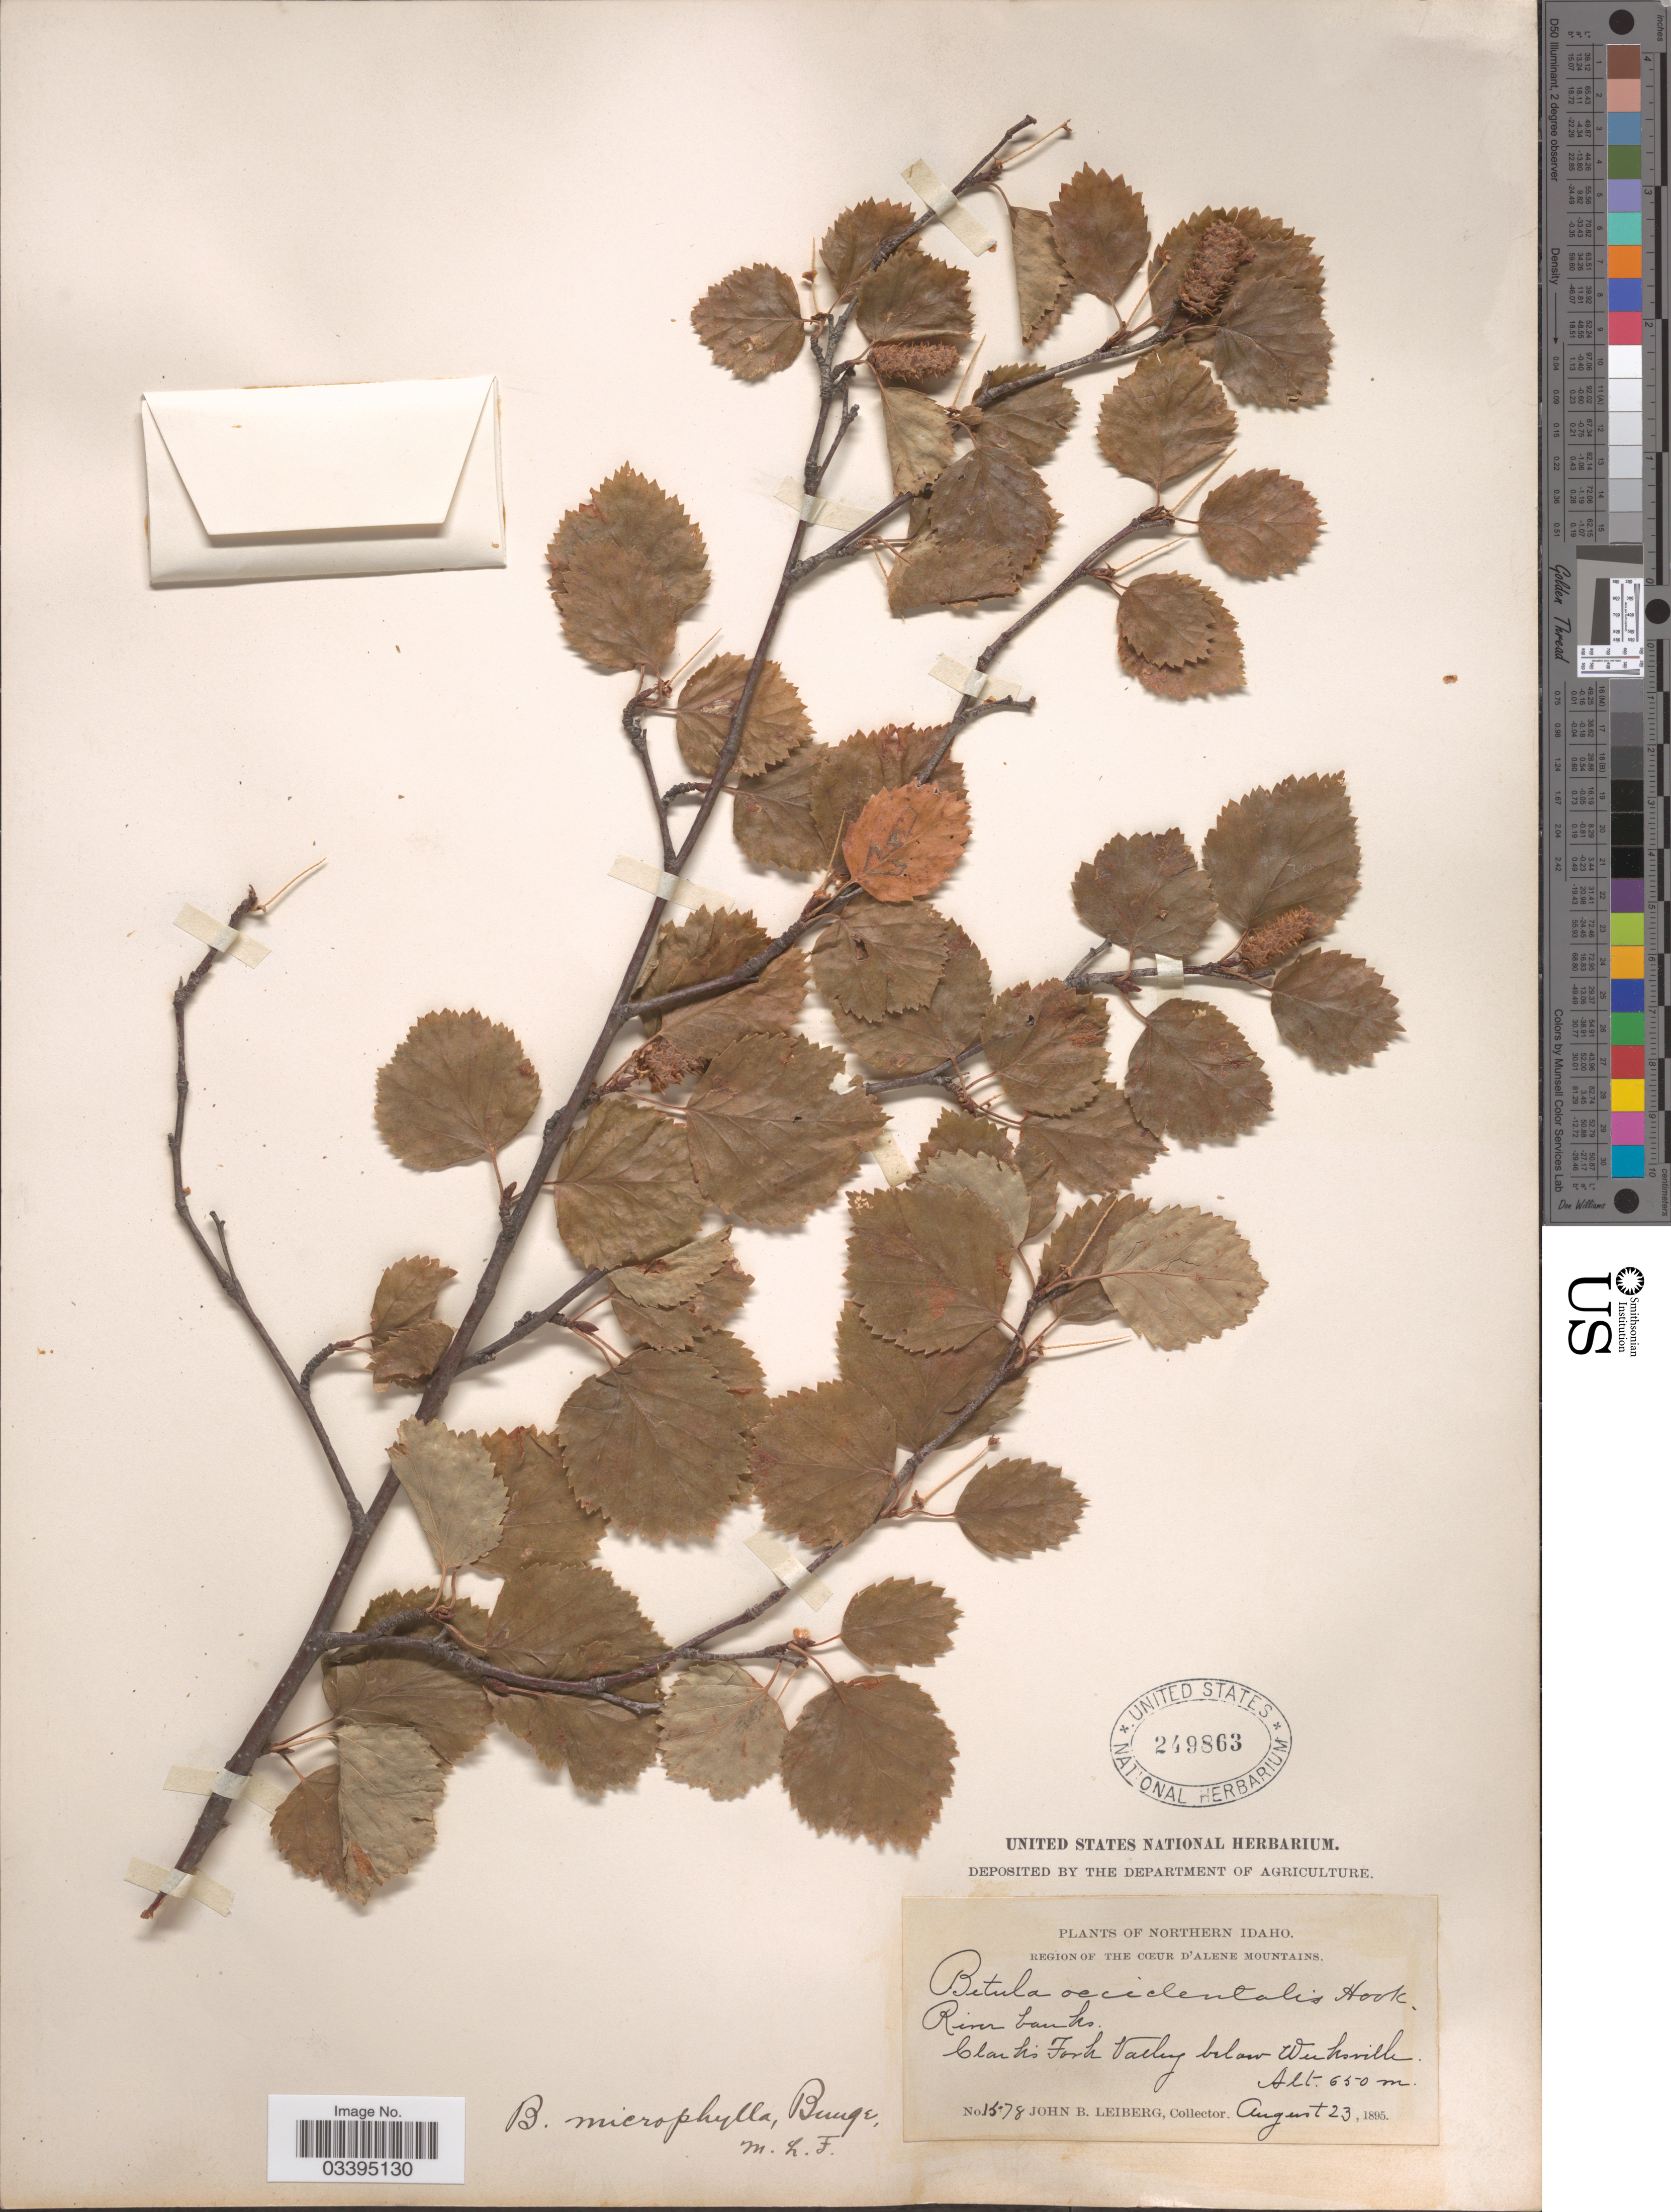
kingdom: Plantae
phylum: Tracheophyta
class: Magnoliopsida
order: Fagales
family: Betulaceae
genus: Betula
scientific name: Betula fontinalis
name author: Sarg.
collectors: J. B. Leiberg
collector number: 1578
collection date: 1895-08-23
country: United States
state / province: Idaho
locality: Northern Idaho, Region of the Cœur d'Alene Mountains. River banks, Clark's Fork Valley below Weeksville.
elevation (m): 650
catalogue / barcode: US 249863